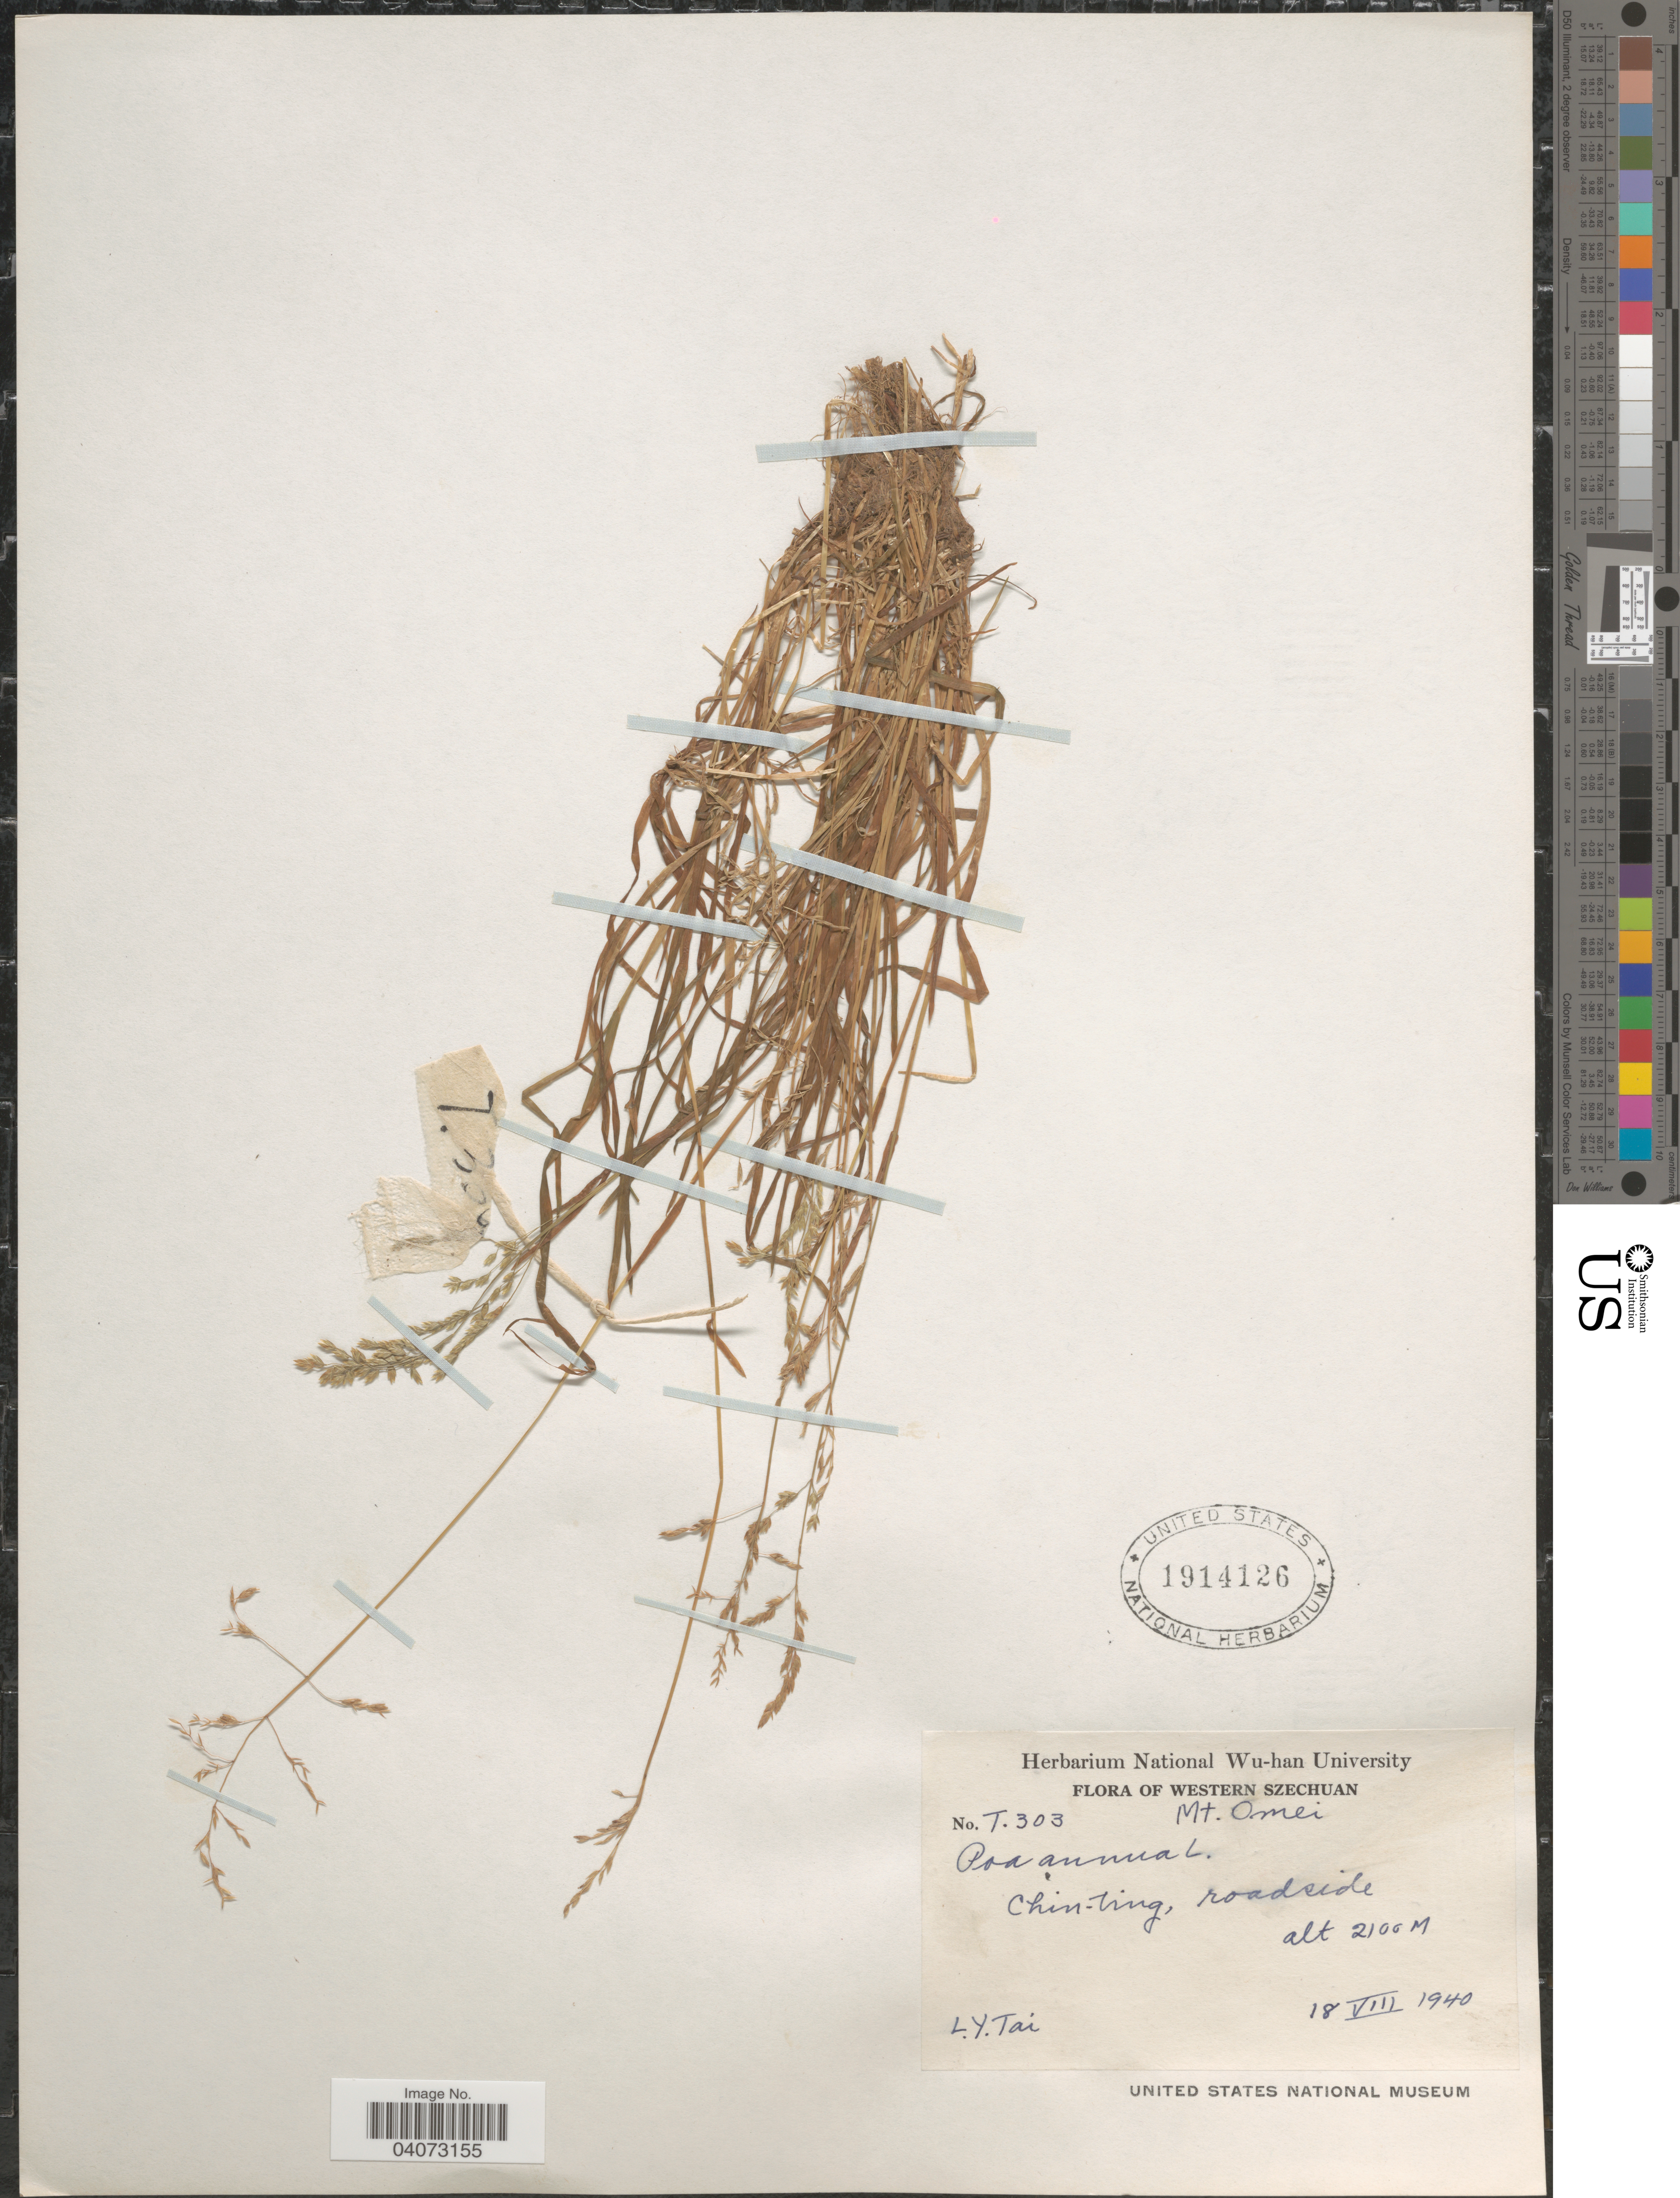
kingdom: Plantae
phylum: Tracheophyta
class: Liliopsida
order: Poales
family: Poaceae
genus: Poa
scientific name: Poa annua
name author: L.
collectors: L. Tai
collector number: T303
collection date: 1940-08-18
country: China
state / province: Sichuan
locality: Western Szechuan. Mt. Omei. Chin-ting, roadside.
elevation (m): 2100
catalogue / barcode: US 1914126